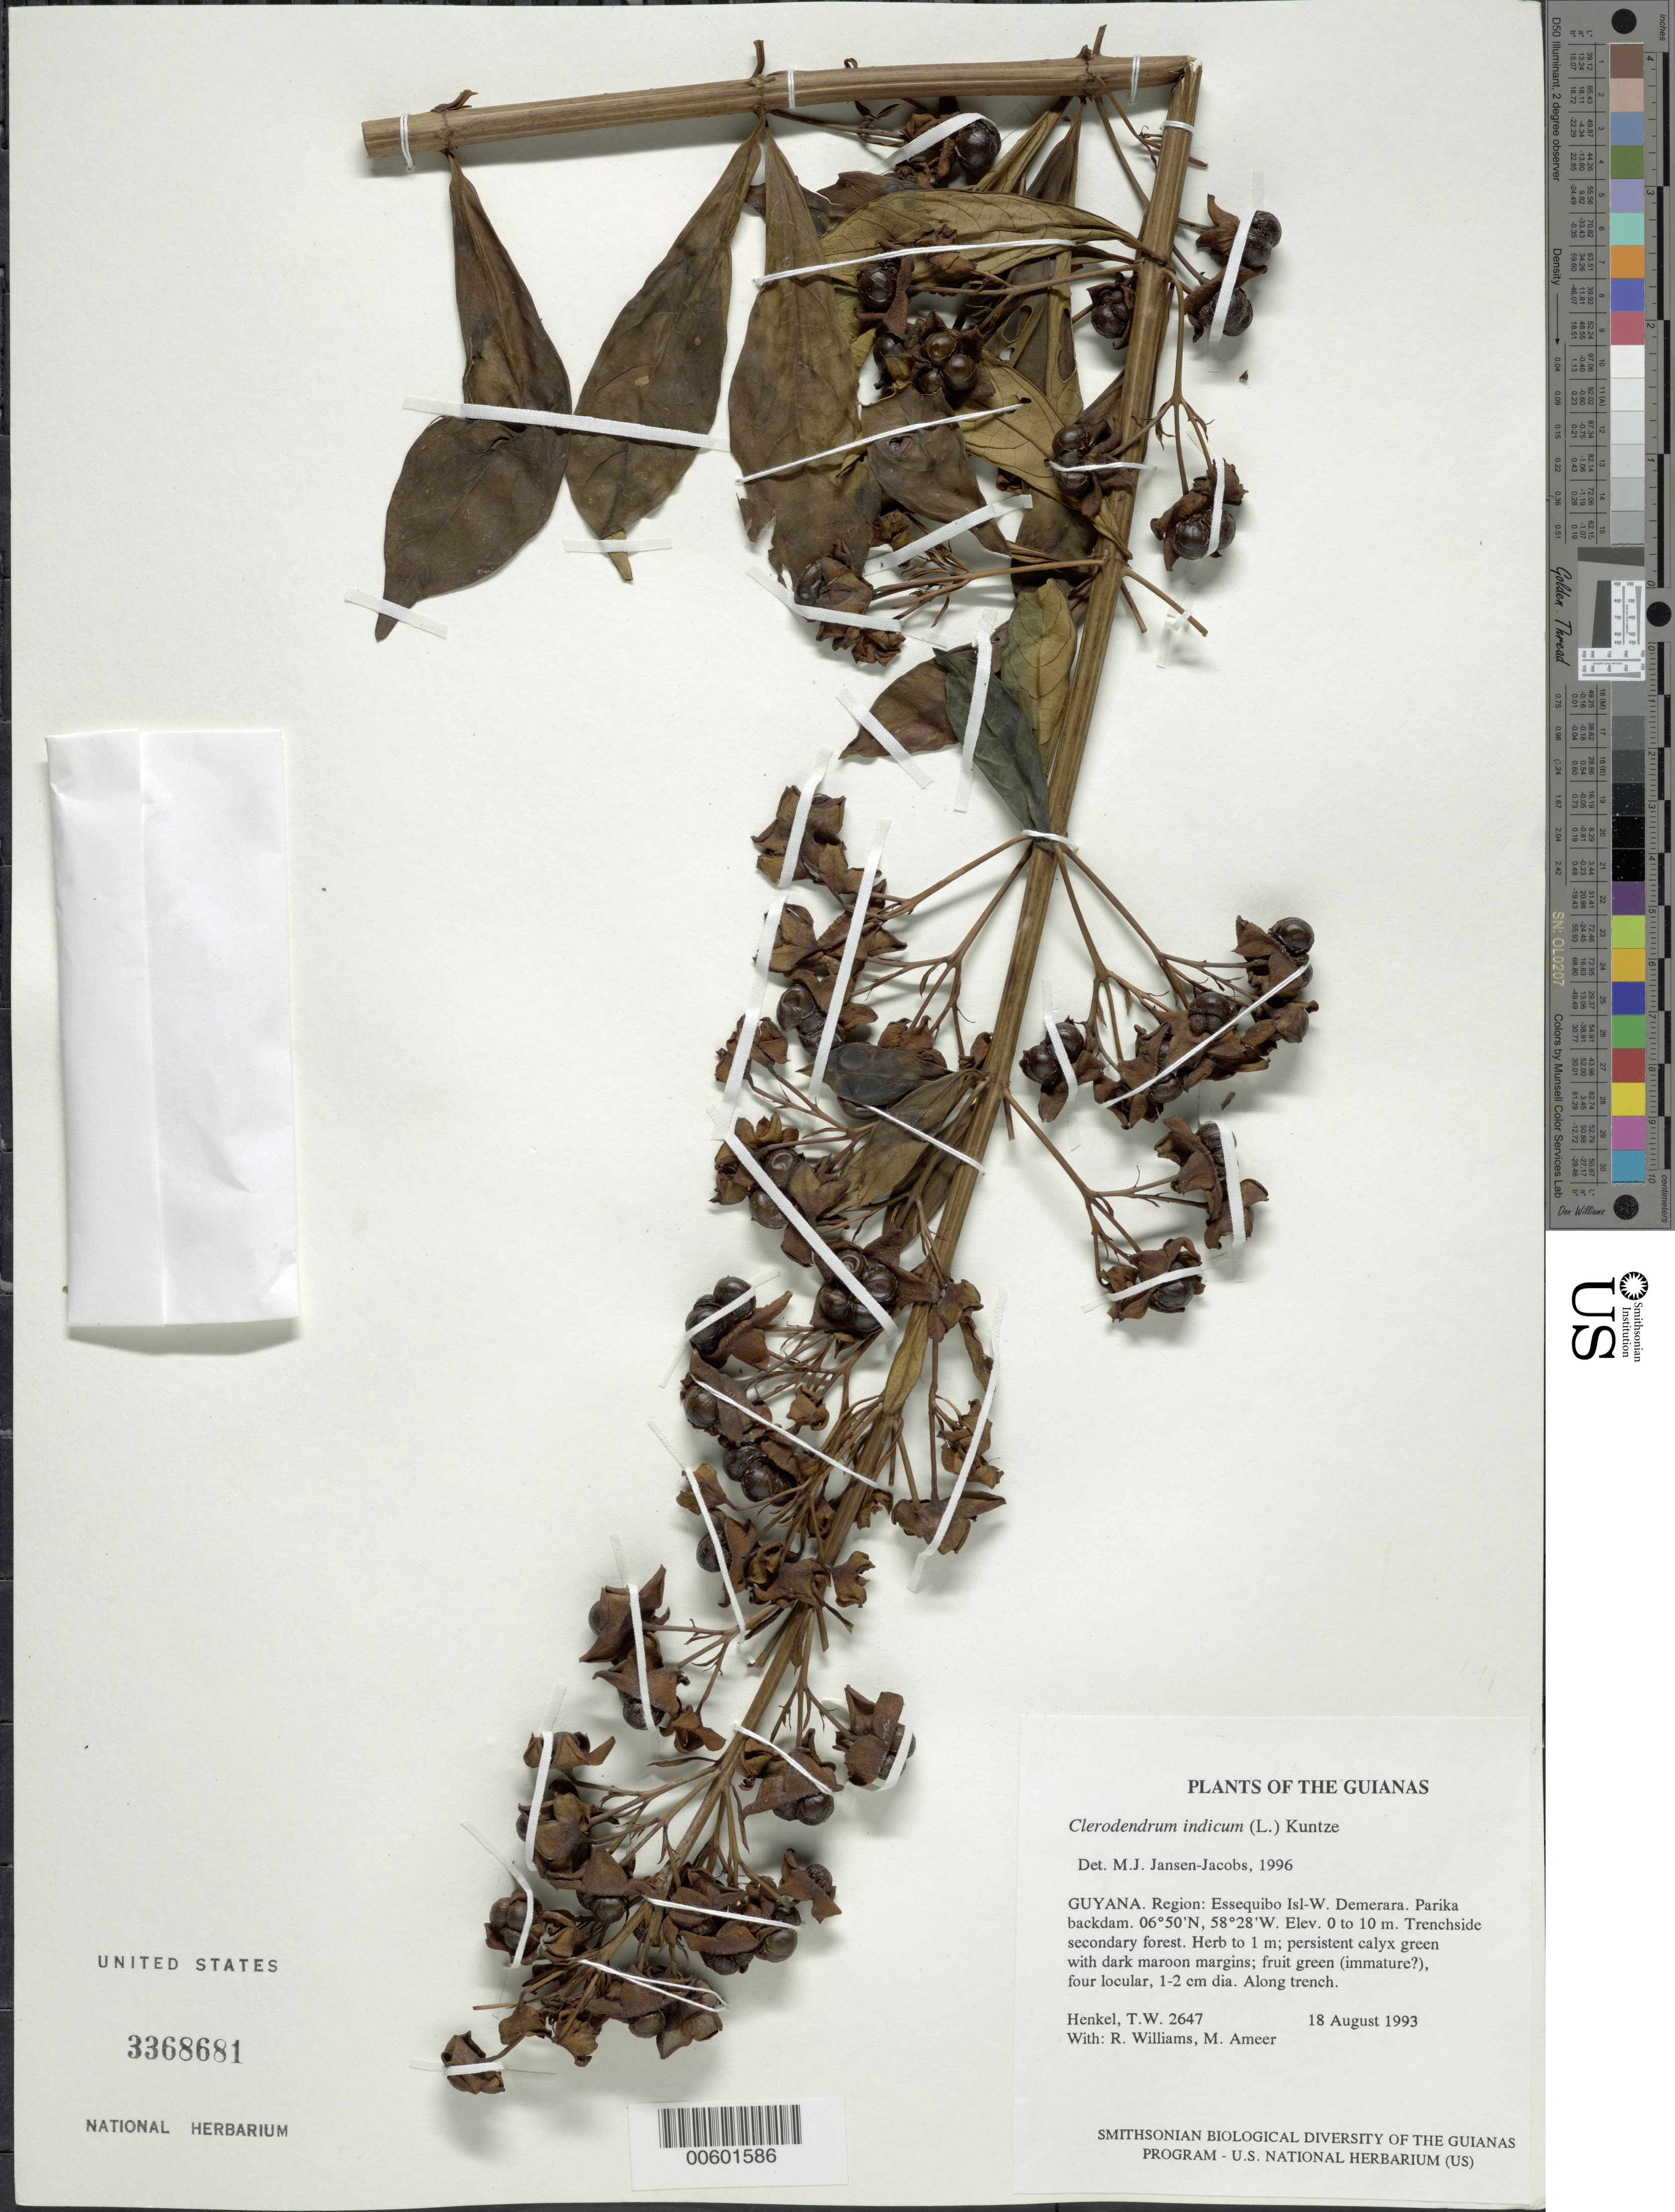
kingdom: Plantae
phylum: Tracheophyta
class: Magnoliopsida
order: Lamiales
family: Lamiaceae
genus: Clerodendrum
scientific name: Clerodendrum indicum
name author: (L.) Kuntze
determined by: Jansen-Jacobs, M. J., (U), Nationaal Herbarium Nederland, Utrecht University branch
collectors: T. Henkel, R. Williams & M. Ameer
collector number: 2647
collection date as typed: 18 August 1993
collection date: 1993-08-18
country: Guyana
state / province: Essequibo Isl-W. Demerara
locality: Parika backdam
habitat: Trenchside secondary forest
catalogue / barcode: US 3368681